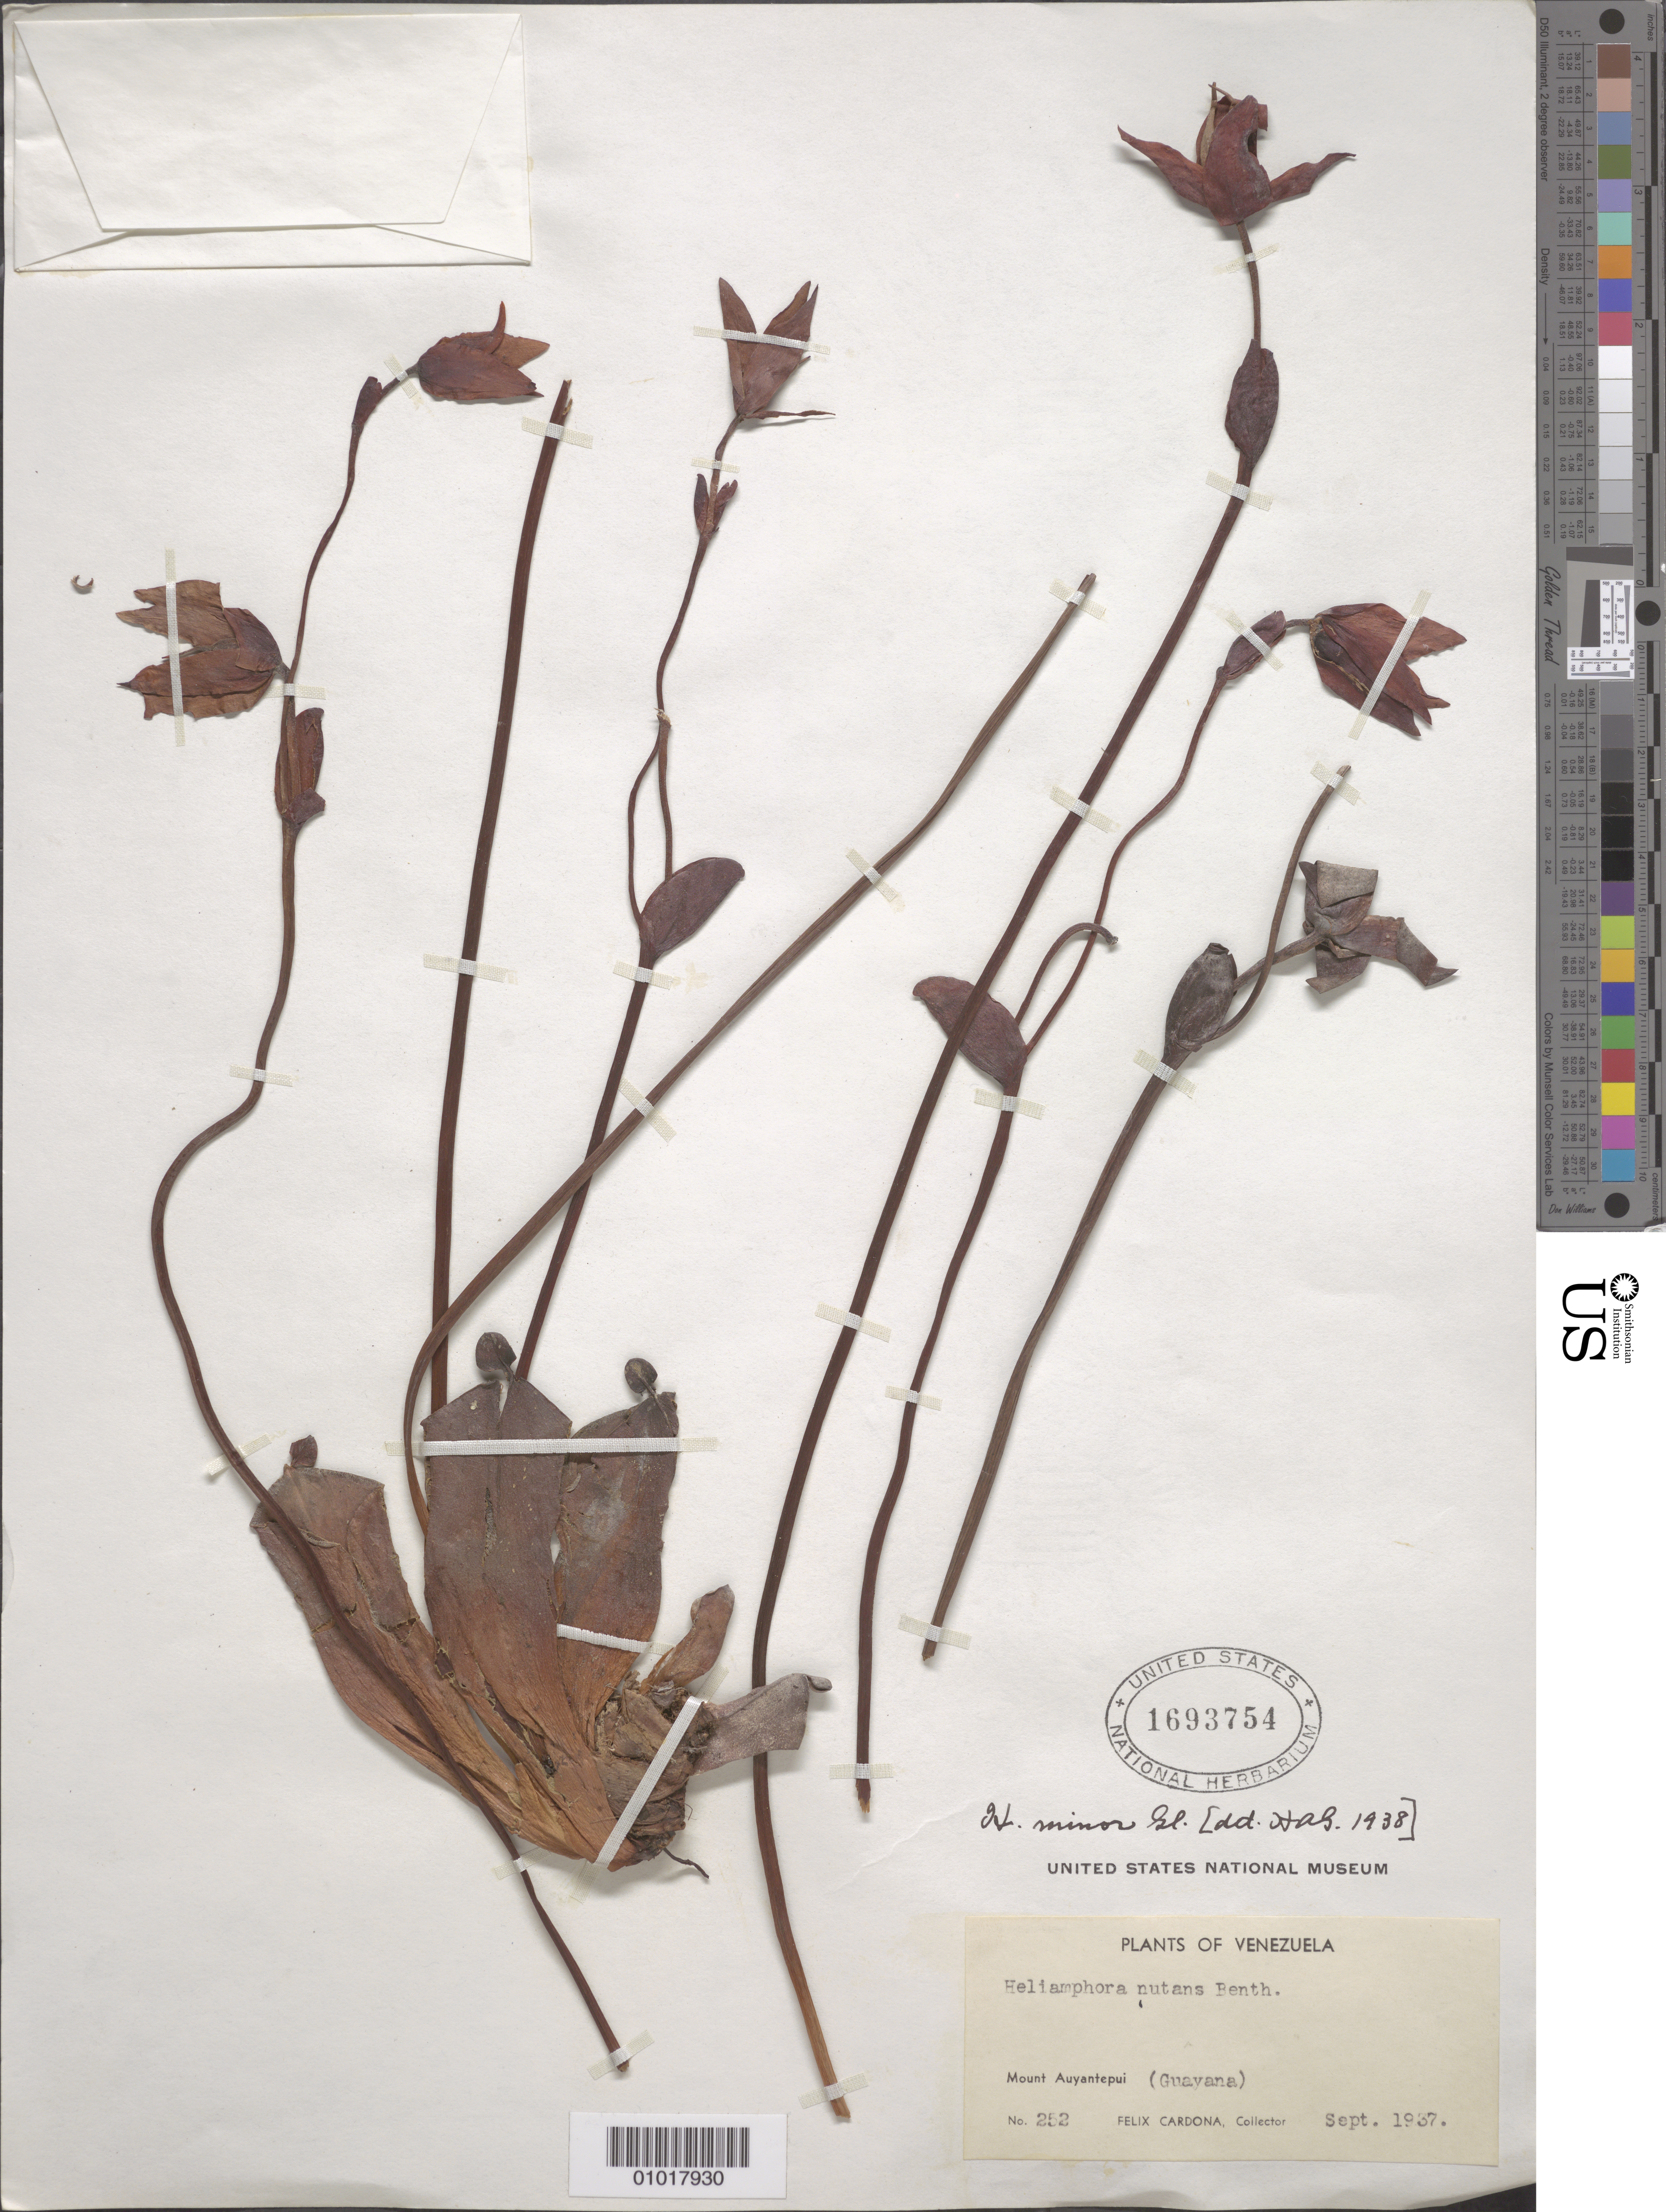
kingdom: Plantae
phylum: Tracheophyta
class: Magnoliopsida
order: Ericales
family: Sarraceniaceae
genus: Heliamphora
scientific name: Heliamphora minor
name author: Gleason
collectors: F. Cardona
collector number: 252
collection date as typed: Sep-37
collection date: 1937-09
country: Guyana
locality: Mount Auyantepui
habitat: Mountain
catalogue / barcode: US 1693754